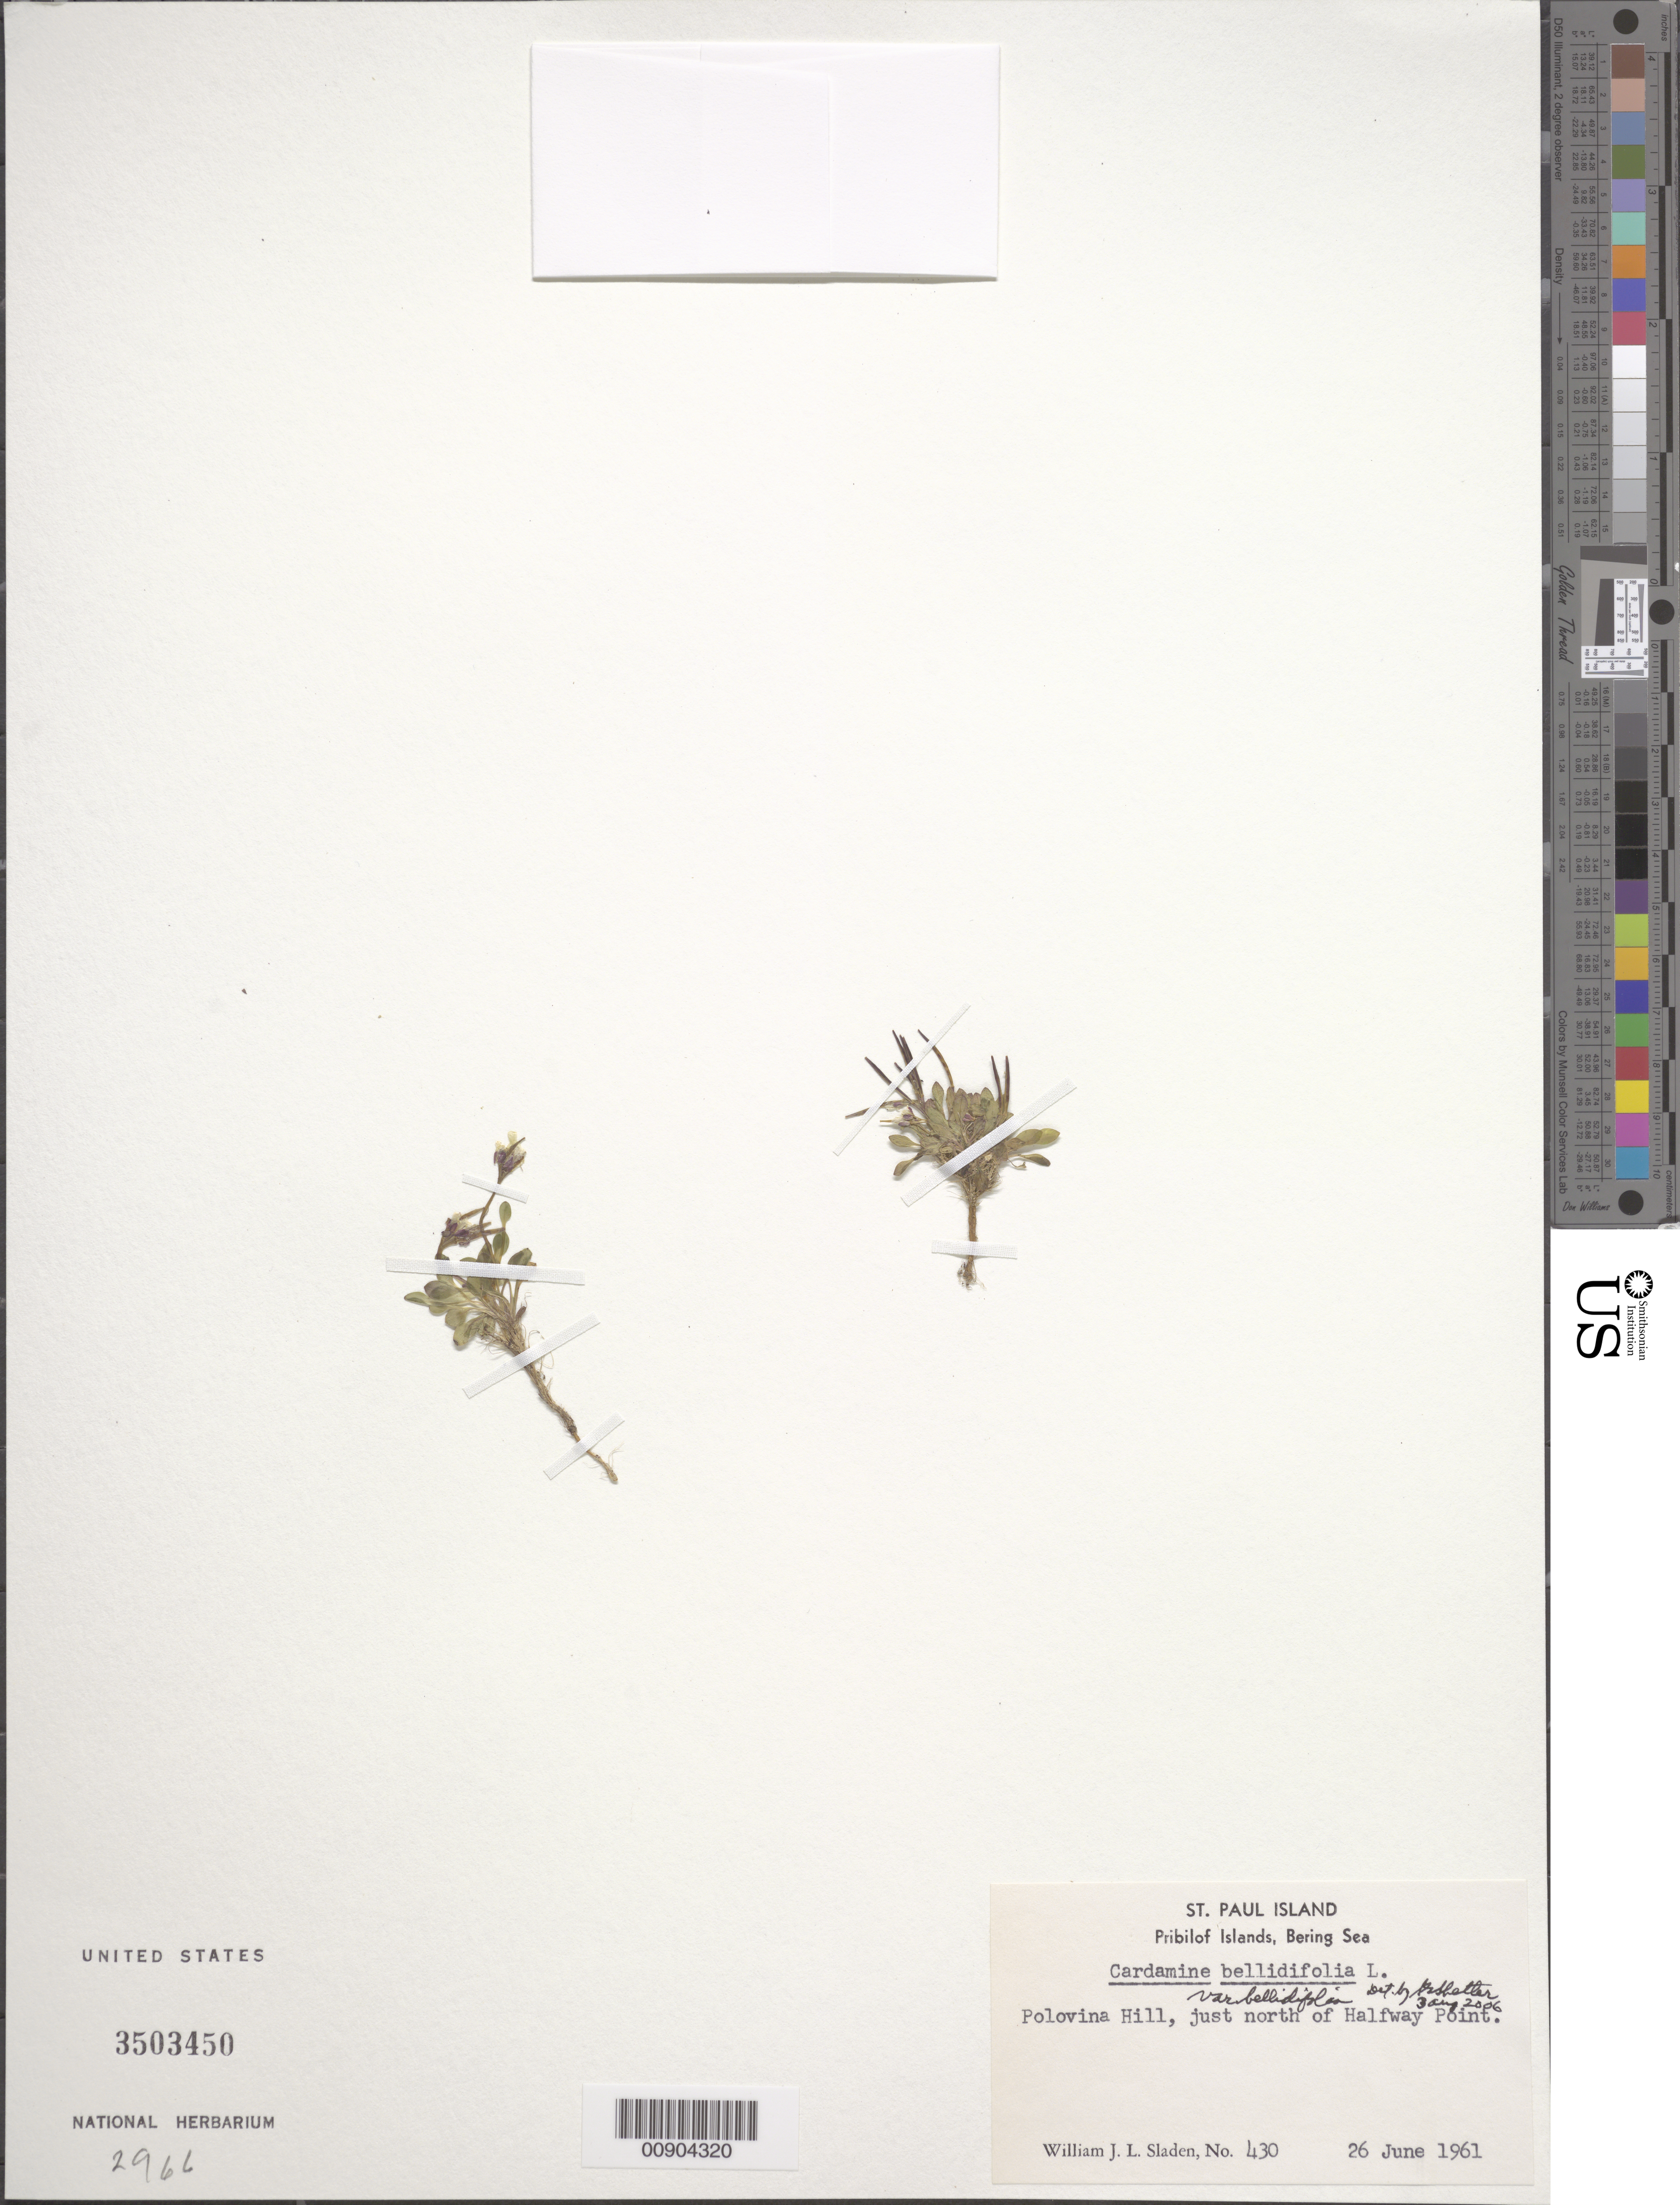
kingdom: Plantae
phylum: Tracheophyta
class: Magnoliopsida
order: Brassicales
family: Brassicaceae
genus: Cardamine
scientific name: Cardamine bellidifolia var. bellidifolia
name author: L.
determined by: Shetler, Stanwyn G., (US), NMNH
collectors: W. Sladen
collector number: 430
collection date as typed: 26 Jun 1961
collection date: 1961-06-26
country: United States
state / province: Alaska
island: St. Paul Island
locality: Polovina Hill, just north of Halfway Point., Bering Sea, Pribilof Islands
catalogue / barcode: US 3503450